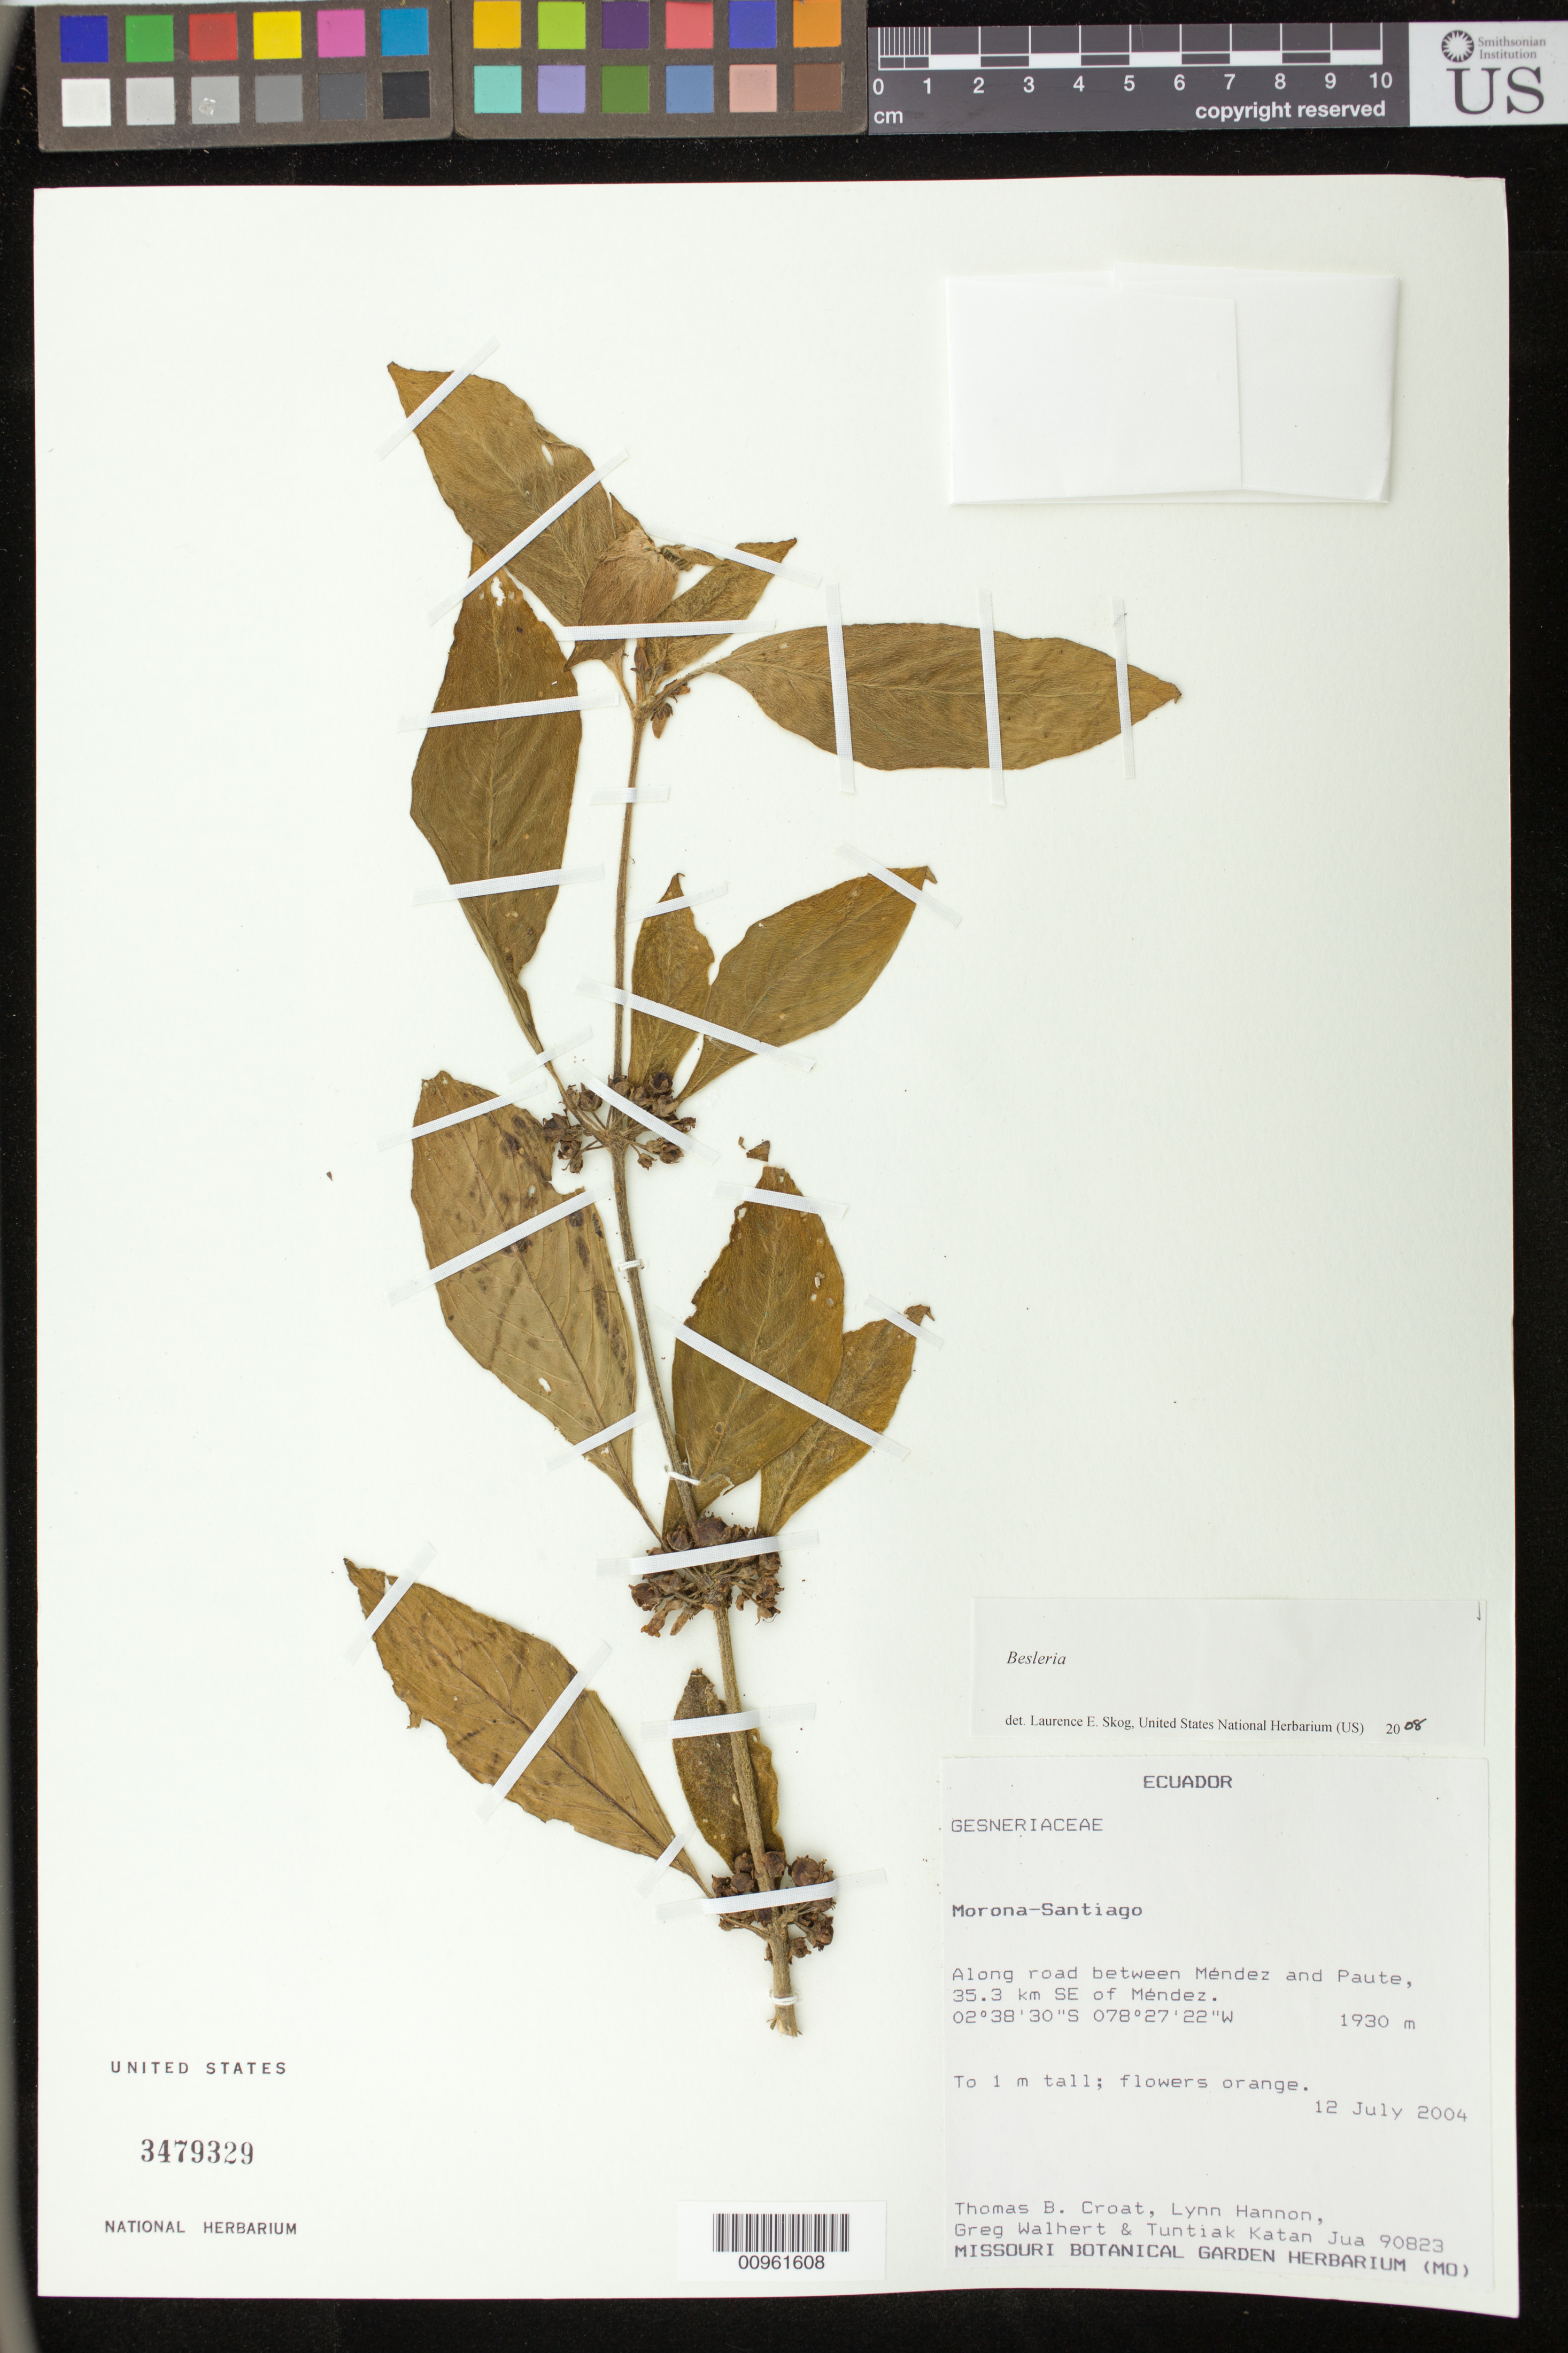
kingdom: Plantae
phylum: Tracheophyta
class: Magnoliopsida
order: Lamiales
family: Gesneriaceae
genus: Besleria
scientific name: Besleria sp.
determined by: Skog, Laurence E.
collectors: T. B. Croat, L. Hannon, G. Walhert & T. Katan Jua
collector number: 90823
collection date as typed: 12 Jul 2004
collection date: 2004-07-12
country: Ecuador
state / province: Morona-Santiago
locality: Along road between Méndez and Paute, 35.3km SE of Méndez.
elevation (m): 1930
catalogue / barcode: US 3479329